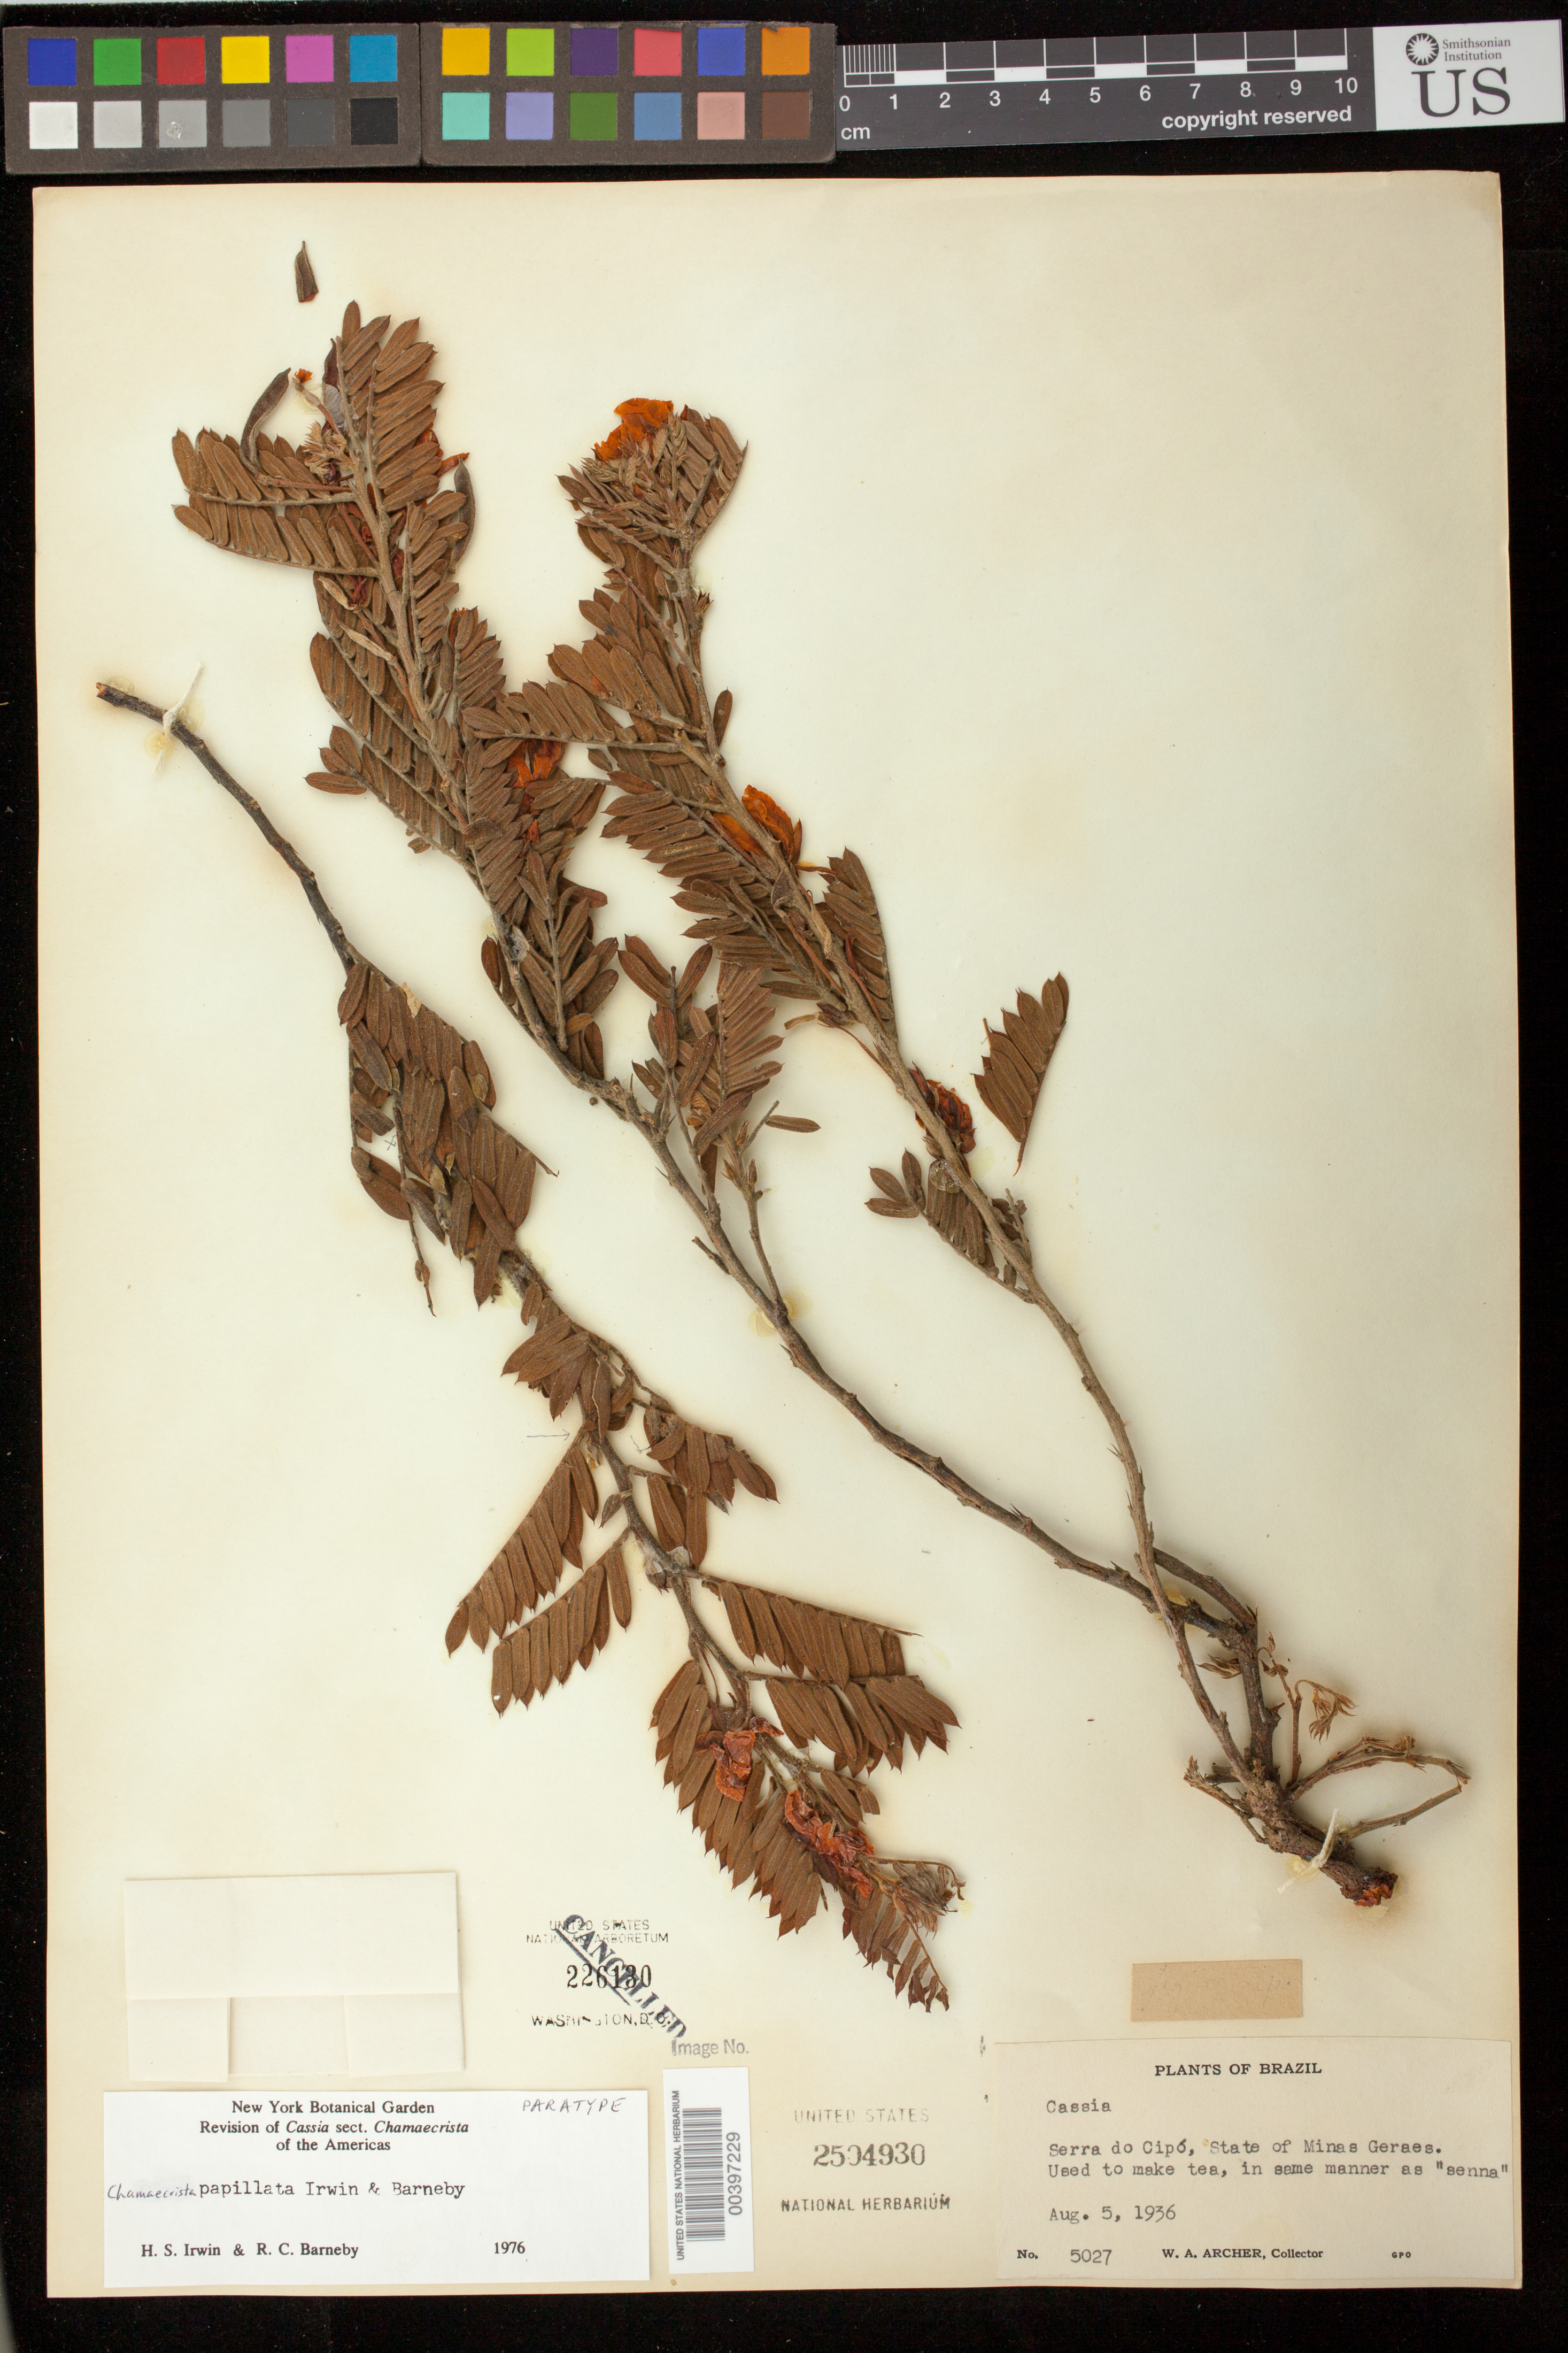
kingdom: Plantae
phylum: Tracheophyta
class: Magnoliopsida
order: Fabales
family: Fabaceae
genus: Chamaecrista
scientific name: Chamaecrista papillata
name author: H.S. Irwin & Barneby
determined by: Irwin, Howard S.; Barneby, R. C.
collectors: W. A. Archer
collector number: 5027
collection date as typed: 05 Aug 1936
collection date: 1936-08-05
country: Brazil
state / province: Minas Gerais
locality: Serra do Cipo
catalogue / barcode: US 2504930